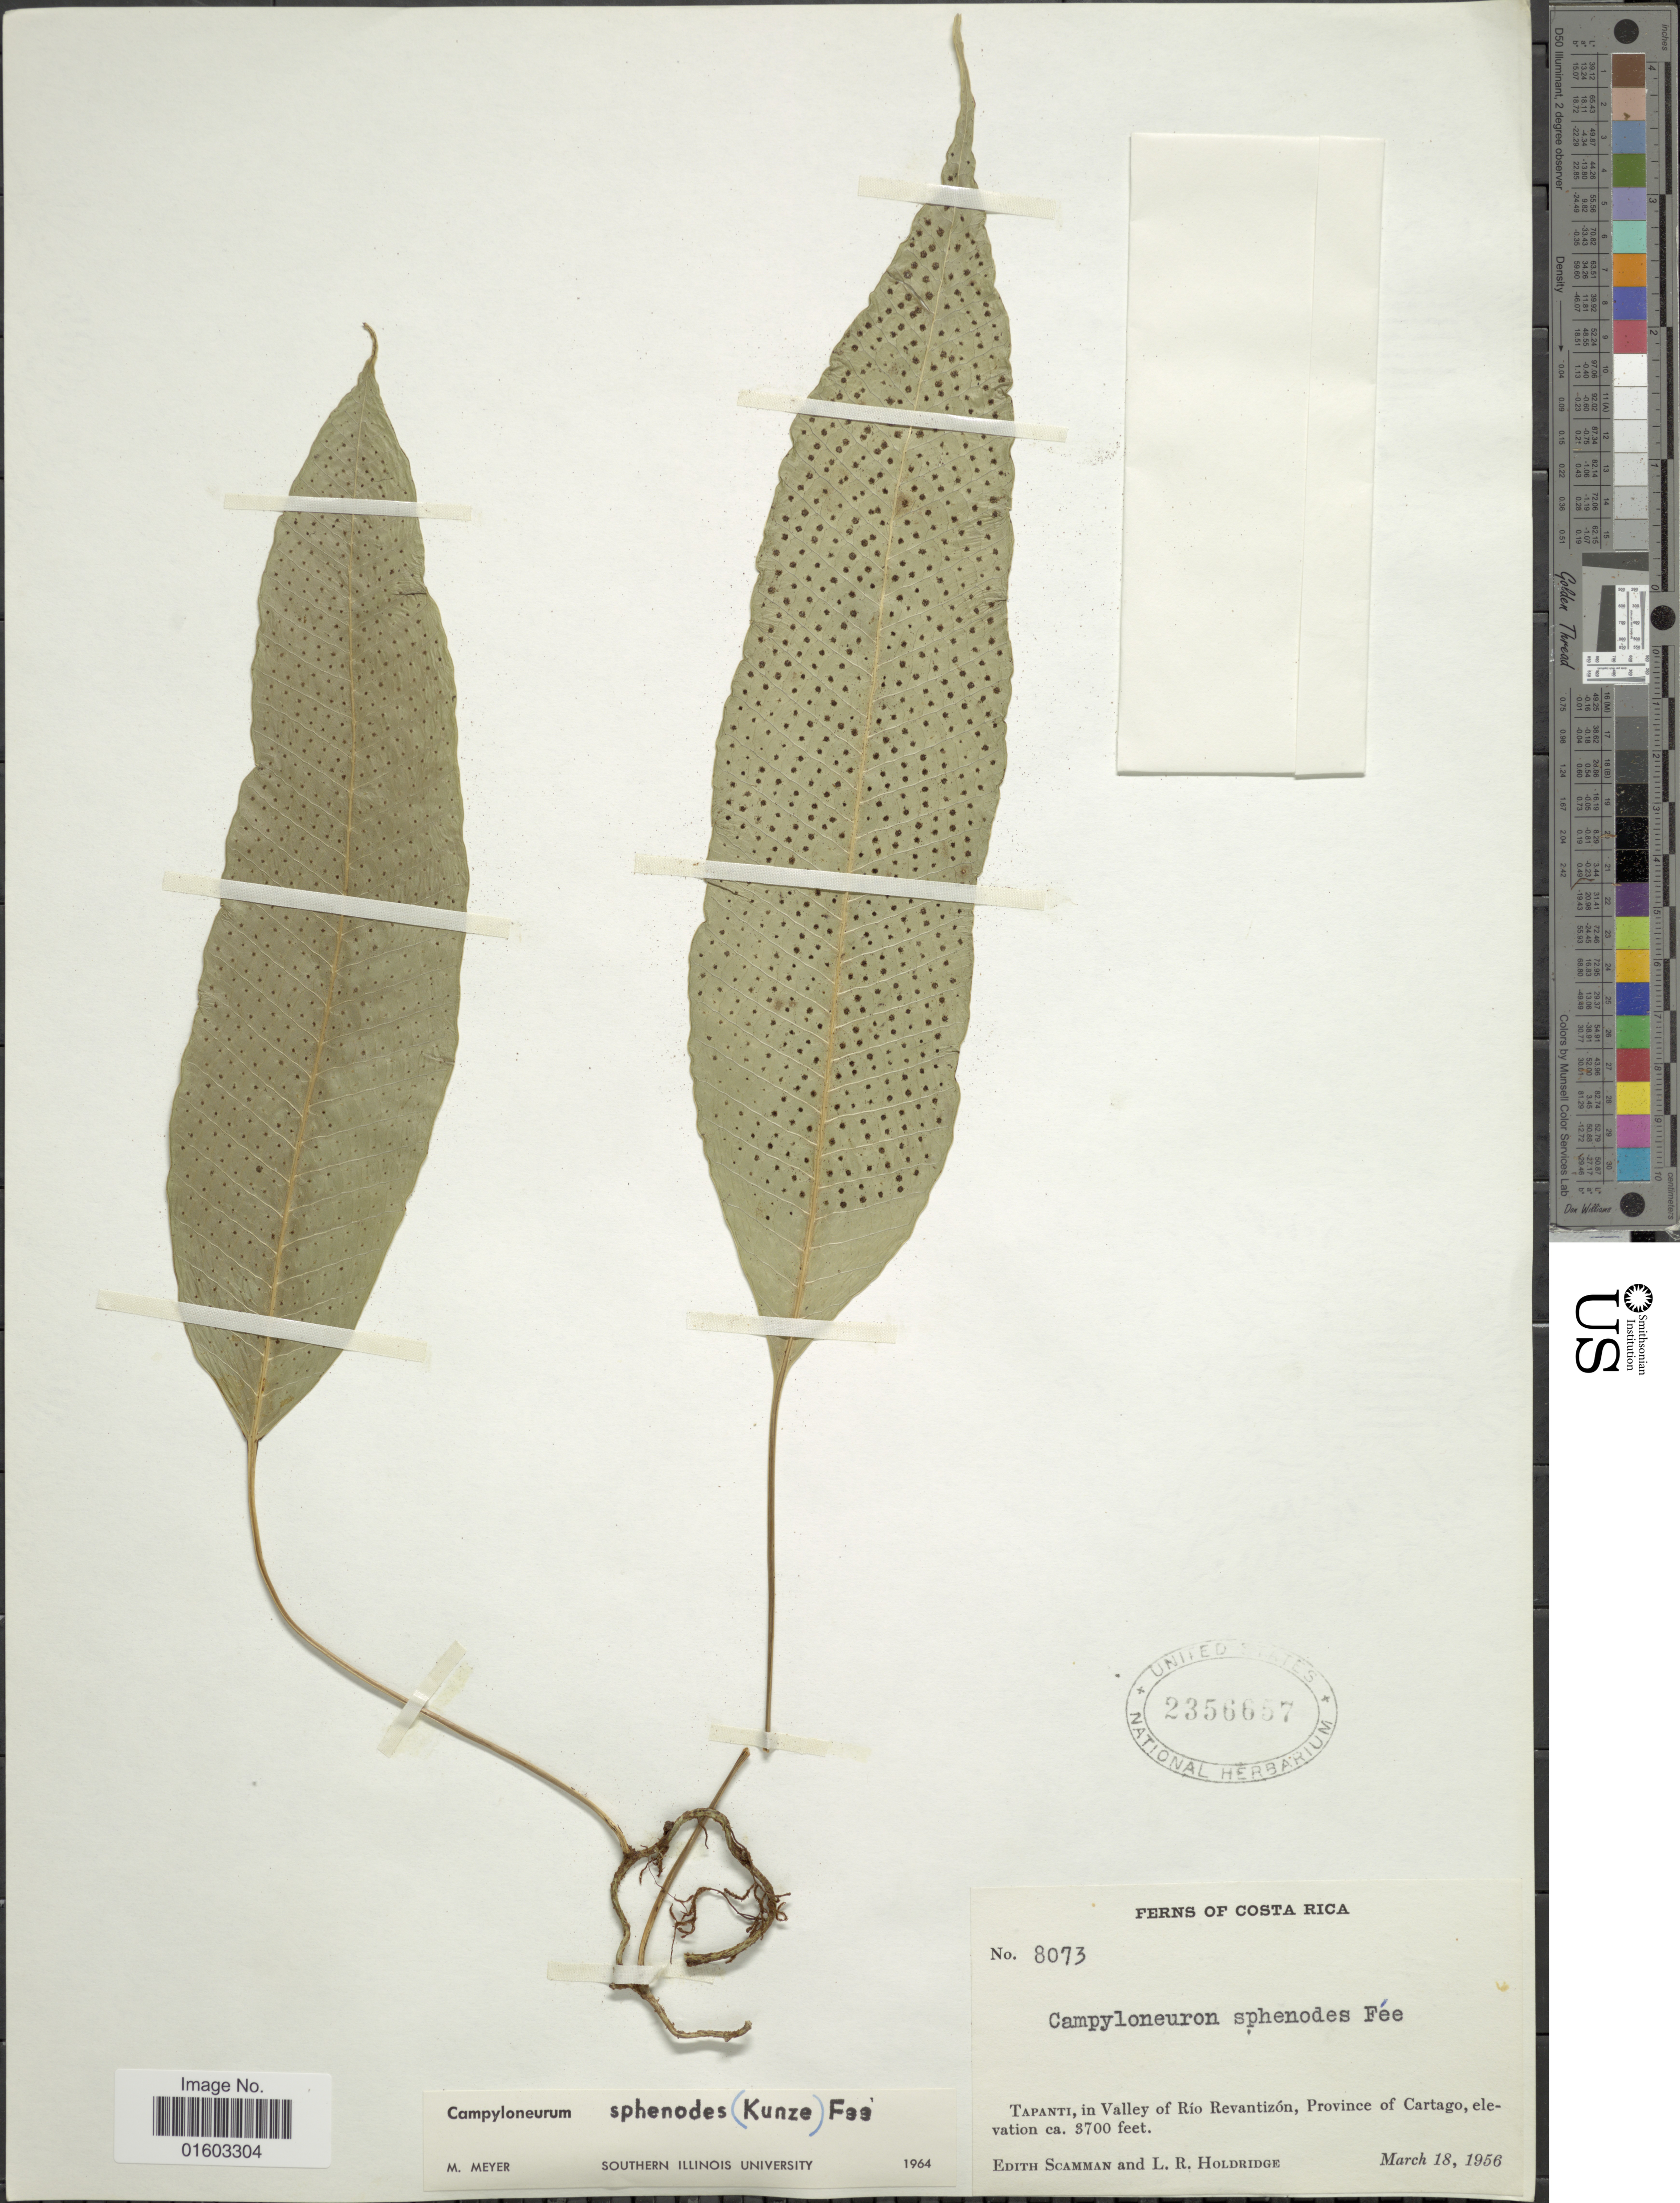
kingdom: Plantae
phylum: Tracheophyta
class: Polypodiopsida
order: Polypodiales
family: Polypodiaceae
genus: Campyloneurum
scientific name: Campyloneurum wercklei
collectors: E. Scamman & L. Holdridge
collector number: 8073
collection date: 1956-03-18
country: Costa Rica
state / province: Cartago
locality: Tapanti, in Valley of Rio Revantizon, Province of Cartago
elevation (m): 1128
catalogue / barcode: US 2356657